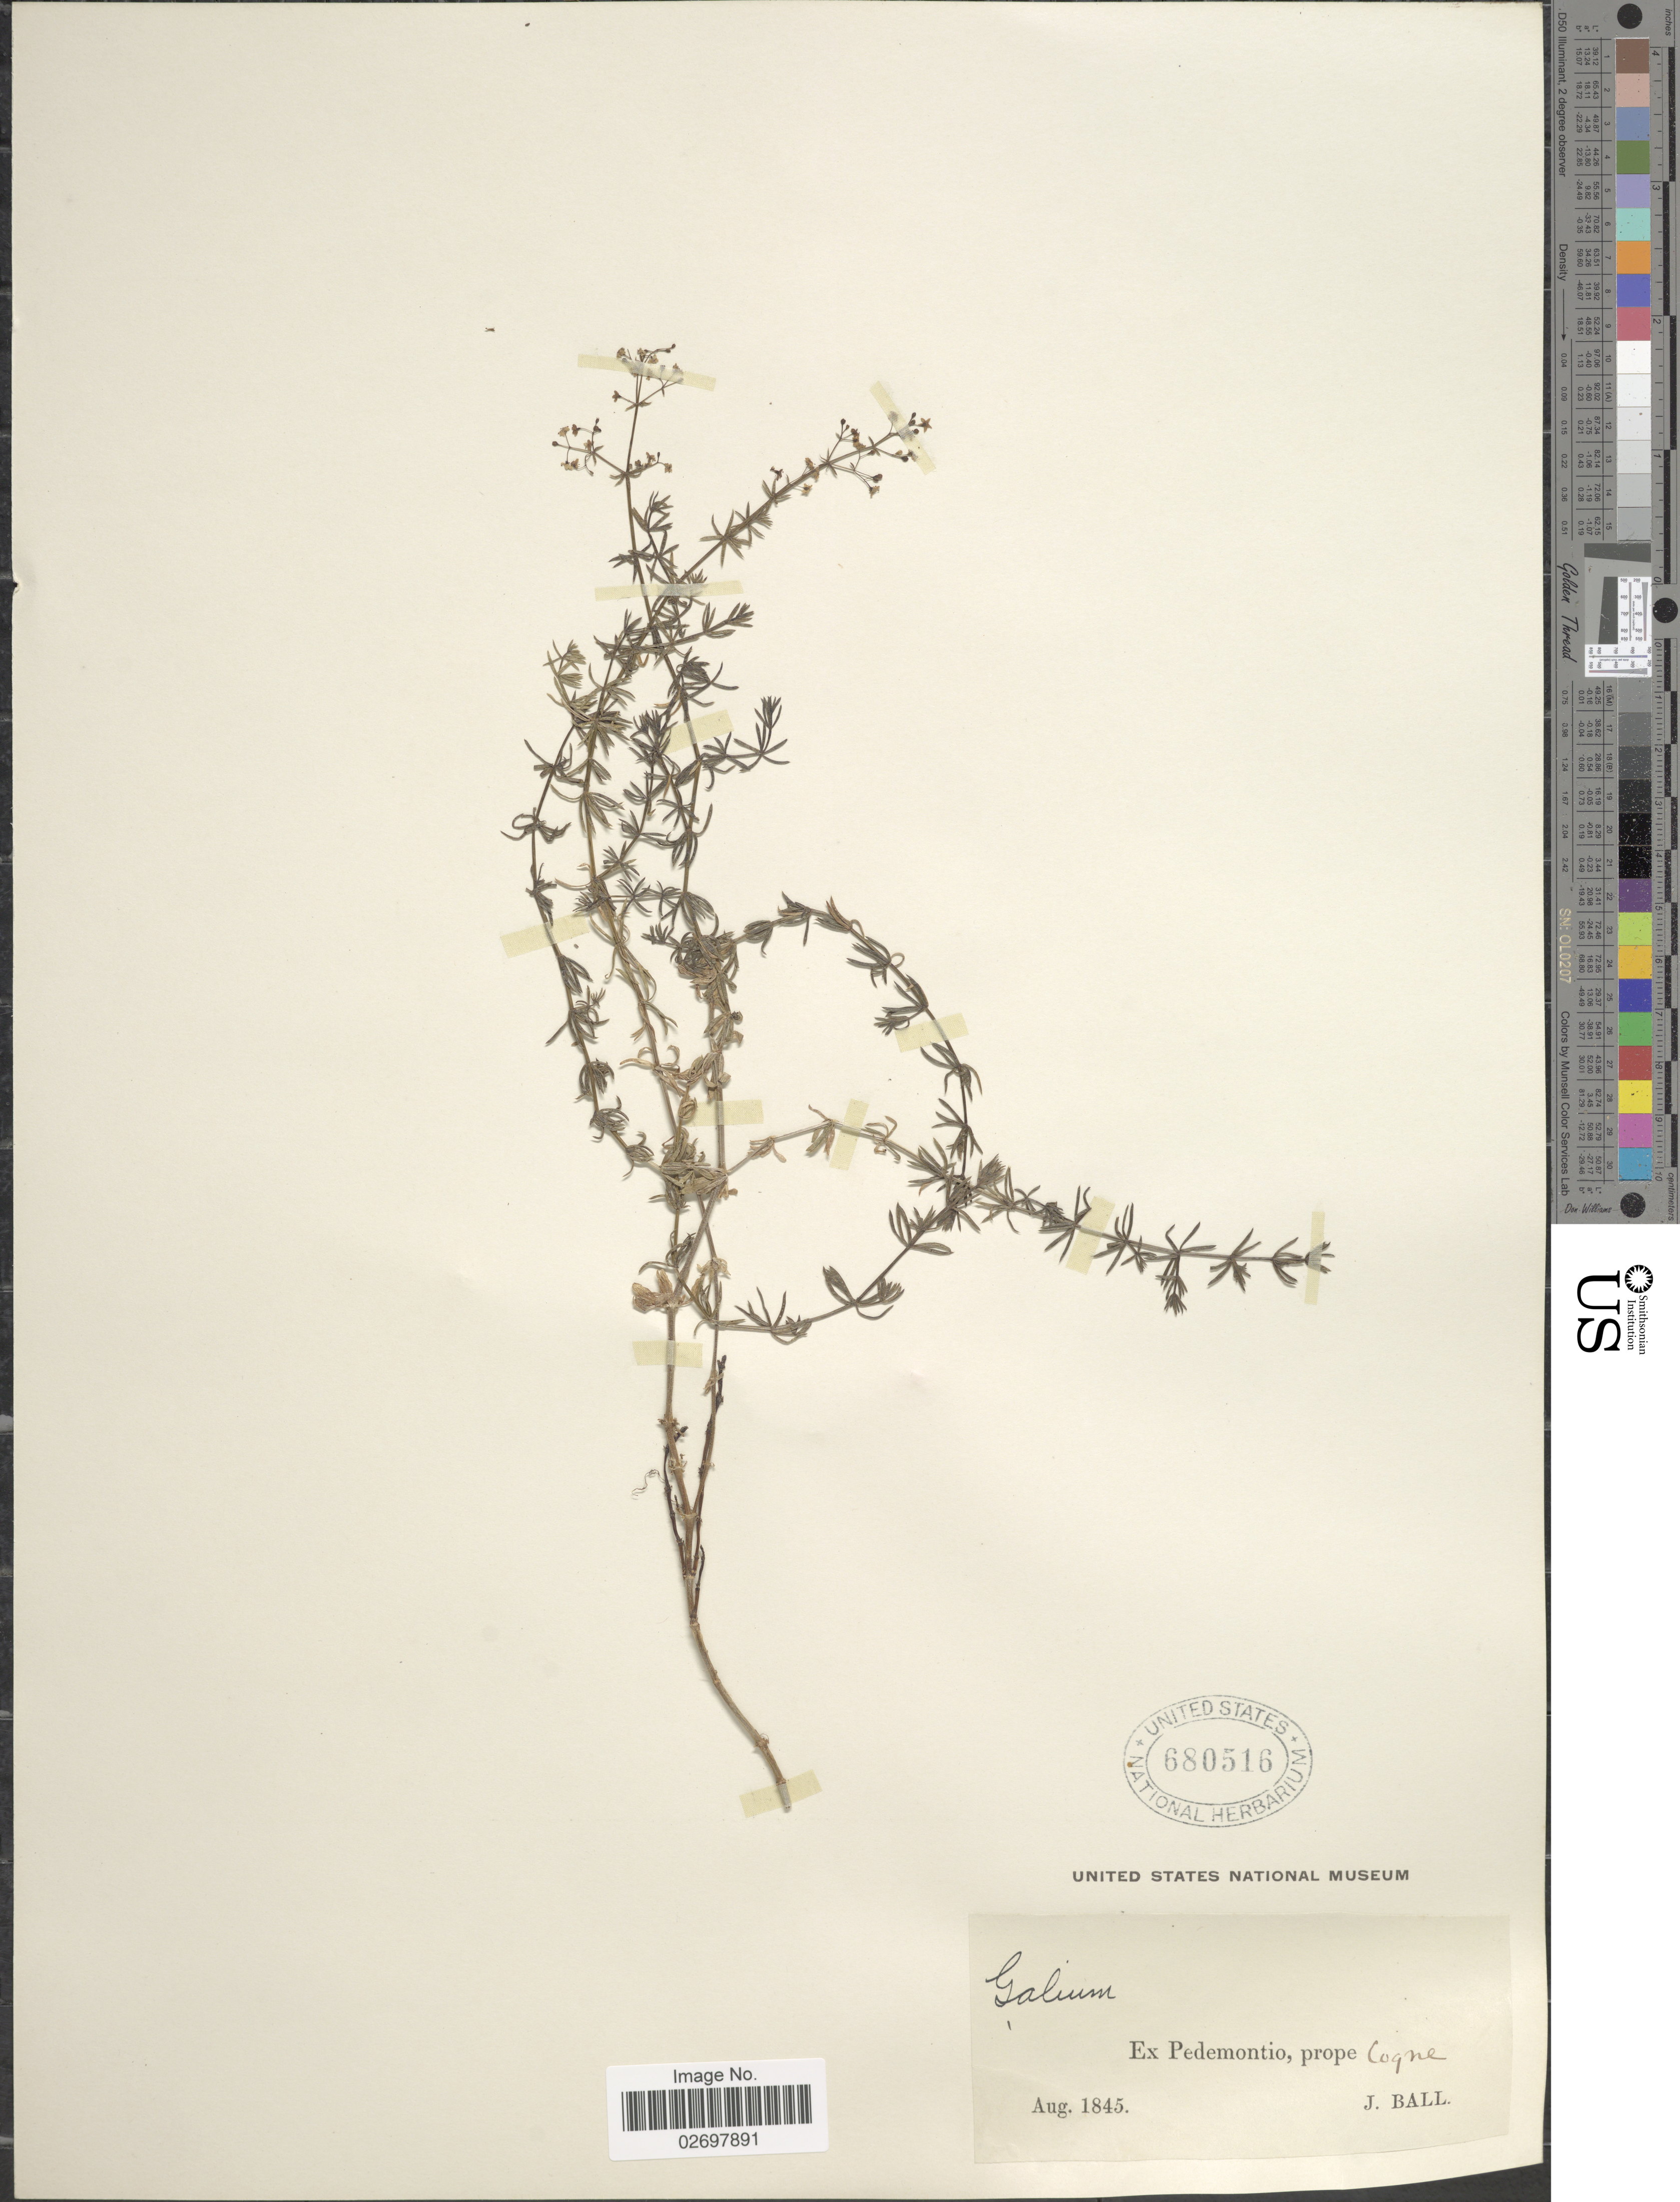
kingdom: Plantae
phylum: Tracheophyta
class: Magnoliopsida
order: Gentianales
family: Rubiaceae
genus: Galium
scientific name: Galium sp.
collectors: J. Ball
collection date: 1845-08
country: Italy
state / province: Piedmont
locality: Ex Pedemontio, prope Cogne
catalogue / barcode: US 680516